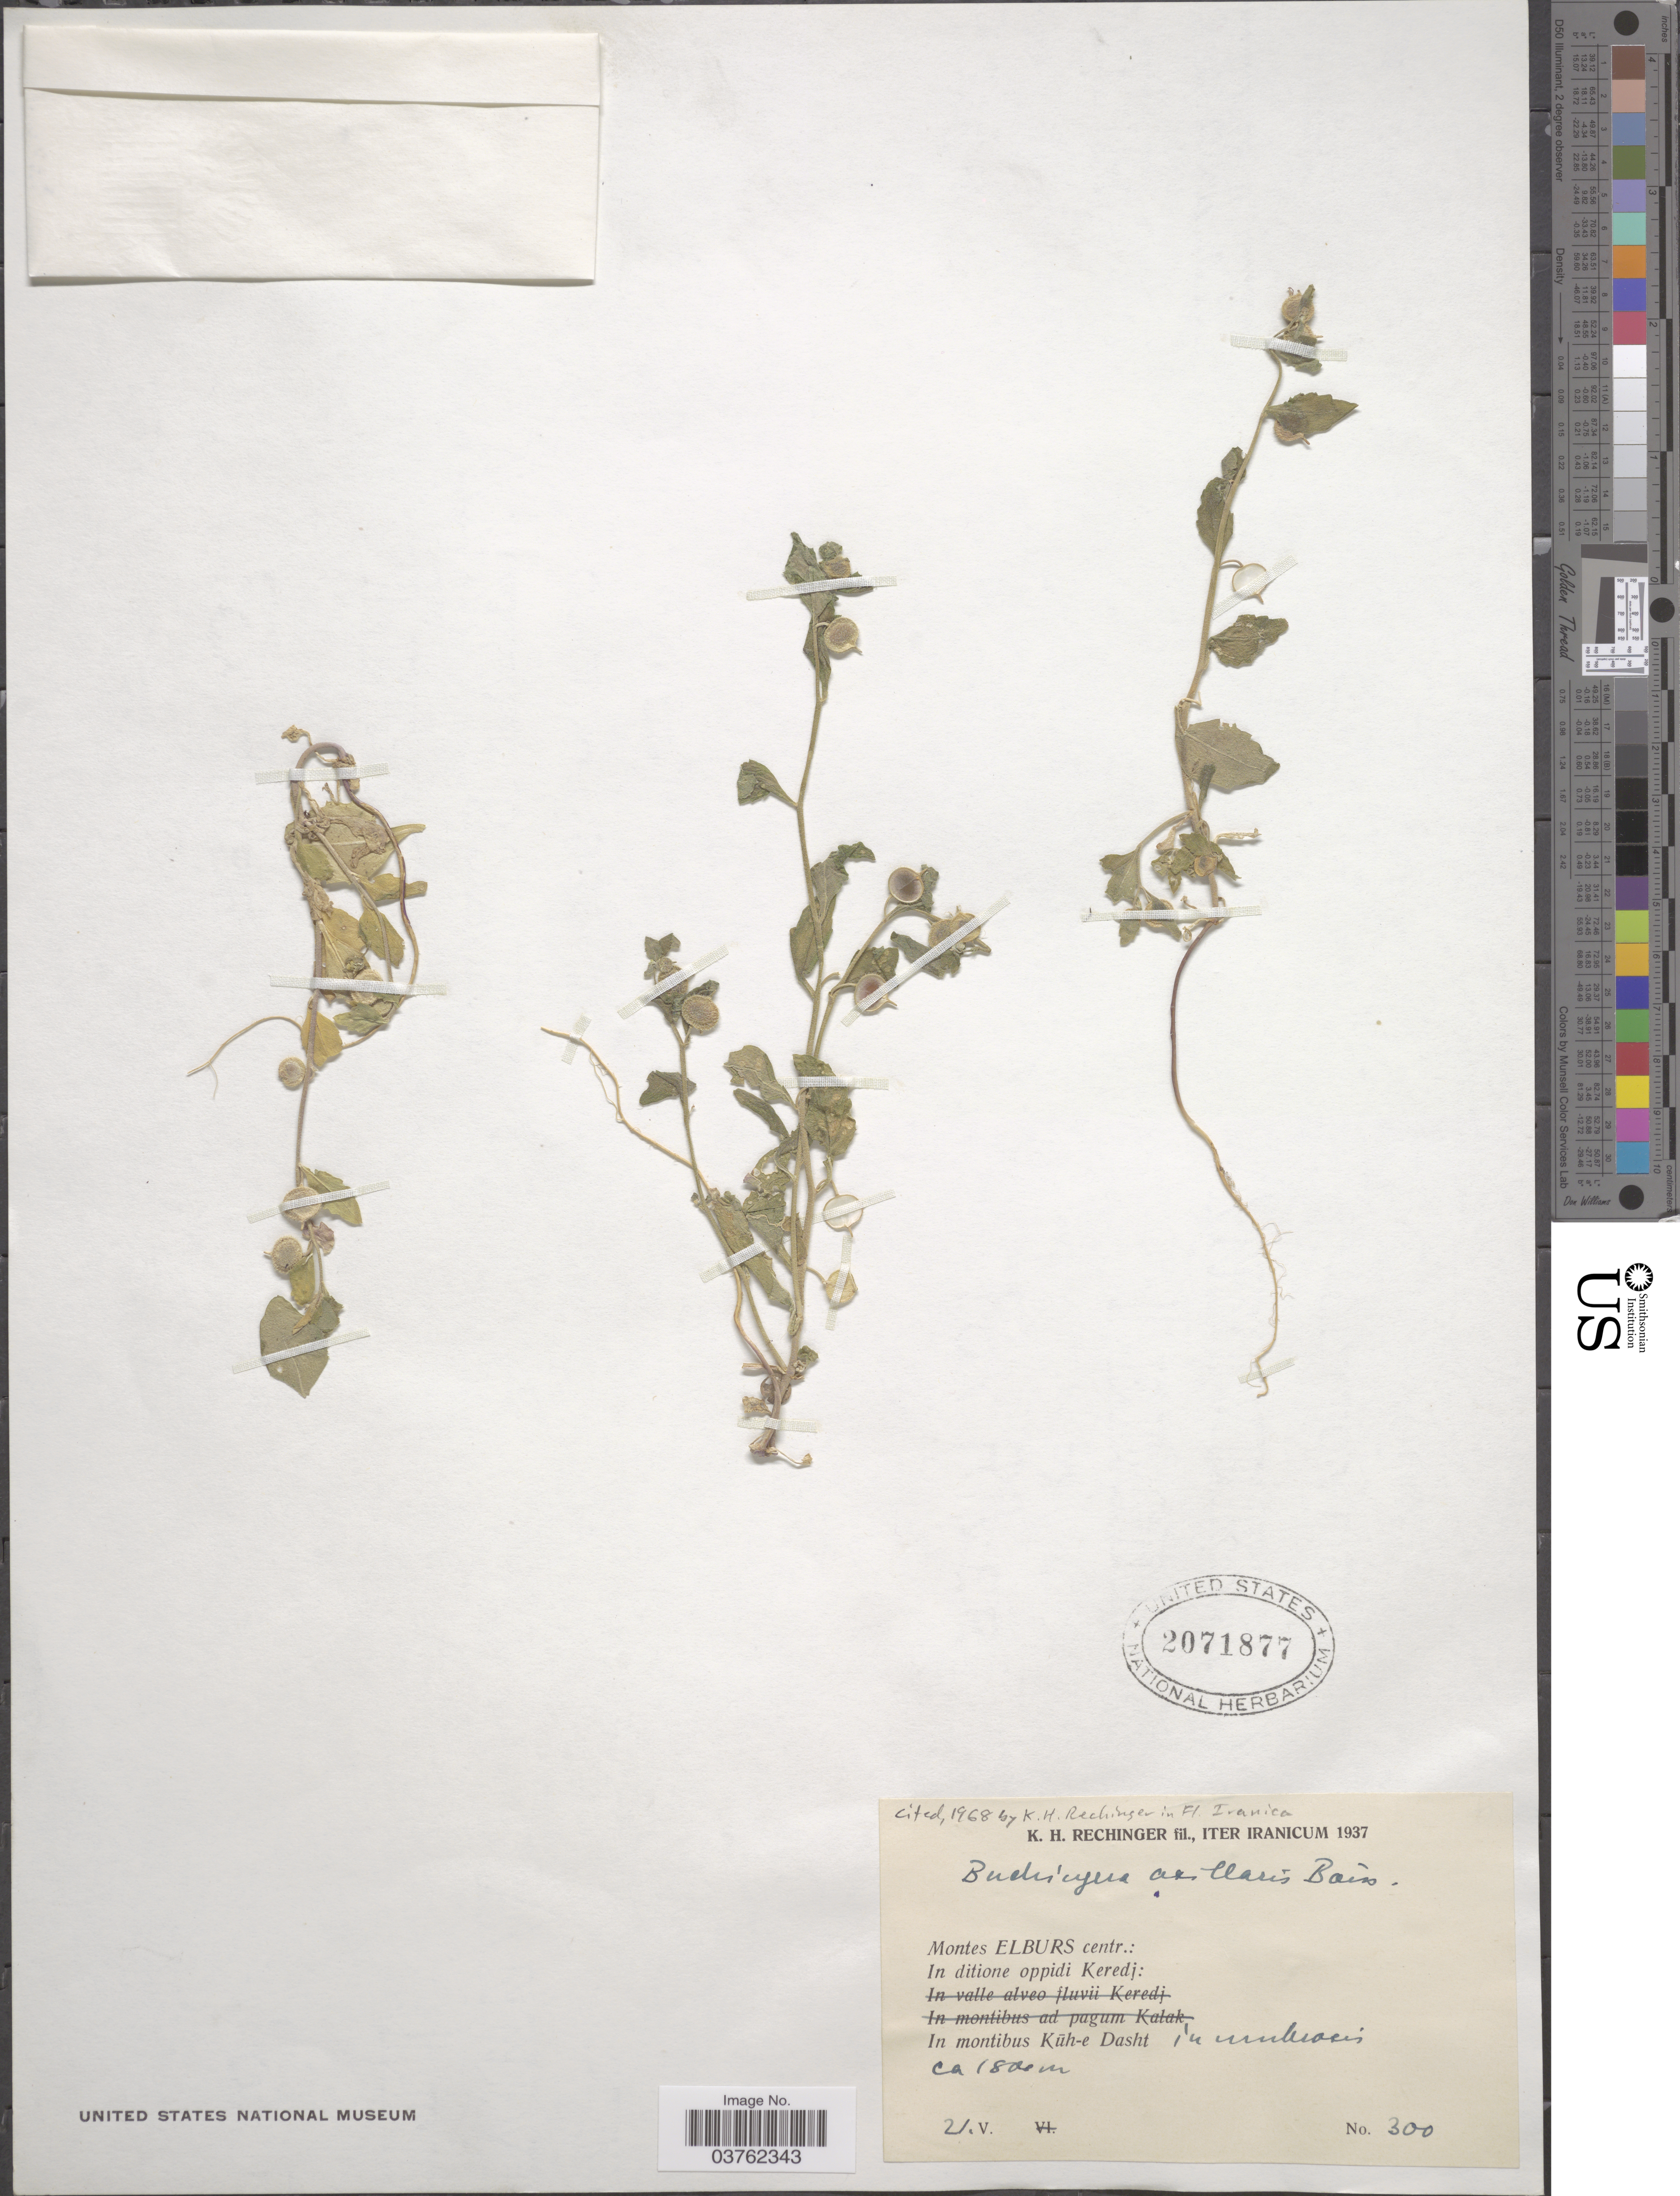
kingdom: Plantae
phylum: Tracheophyta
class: Magnoliopsida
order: Brassicales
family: Brassicaceae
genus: Buchingera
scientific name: Buchingera axillaris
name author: Boiss. & Hohen.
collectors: K. H. Rechinger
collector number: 300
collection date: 1937-05-21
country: Iran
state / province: Alborz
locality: Iter Iranicum. Montes Elburs centr.: In ditione oppidi Keredj: In montibus Kūh-e Dasht in umhiaris [interpreted].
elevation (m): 1800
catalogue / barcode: US 2071877